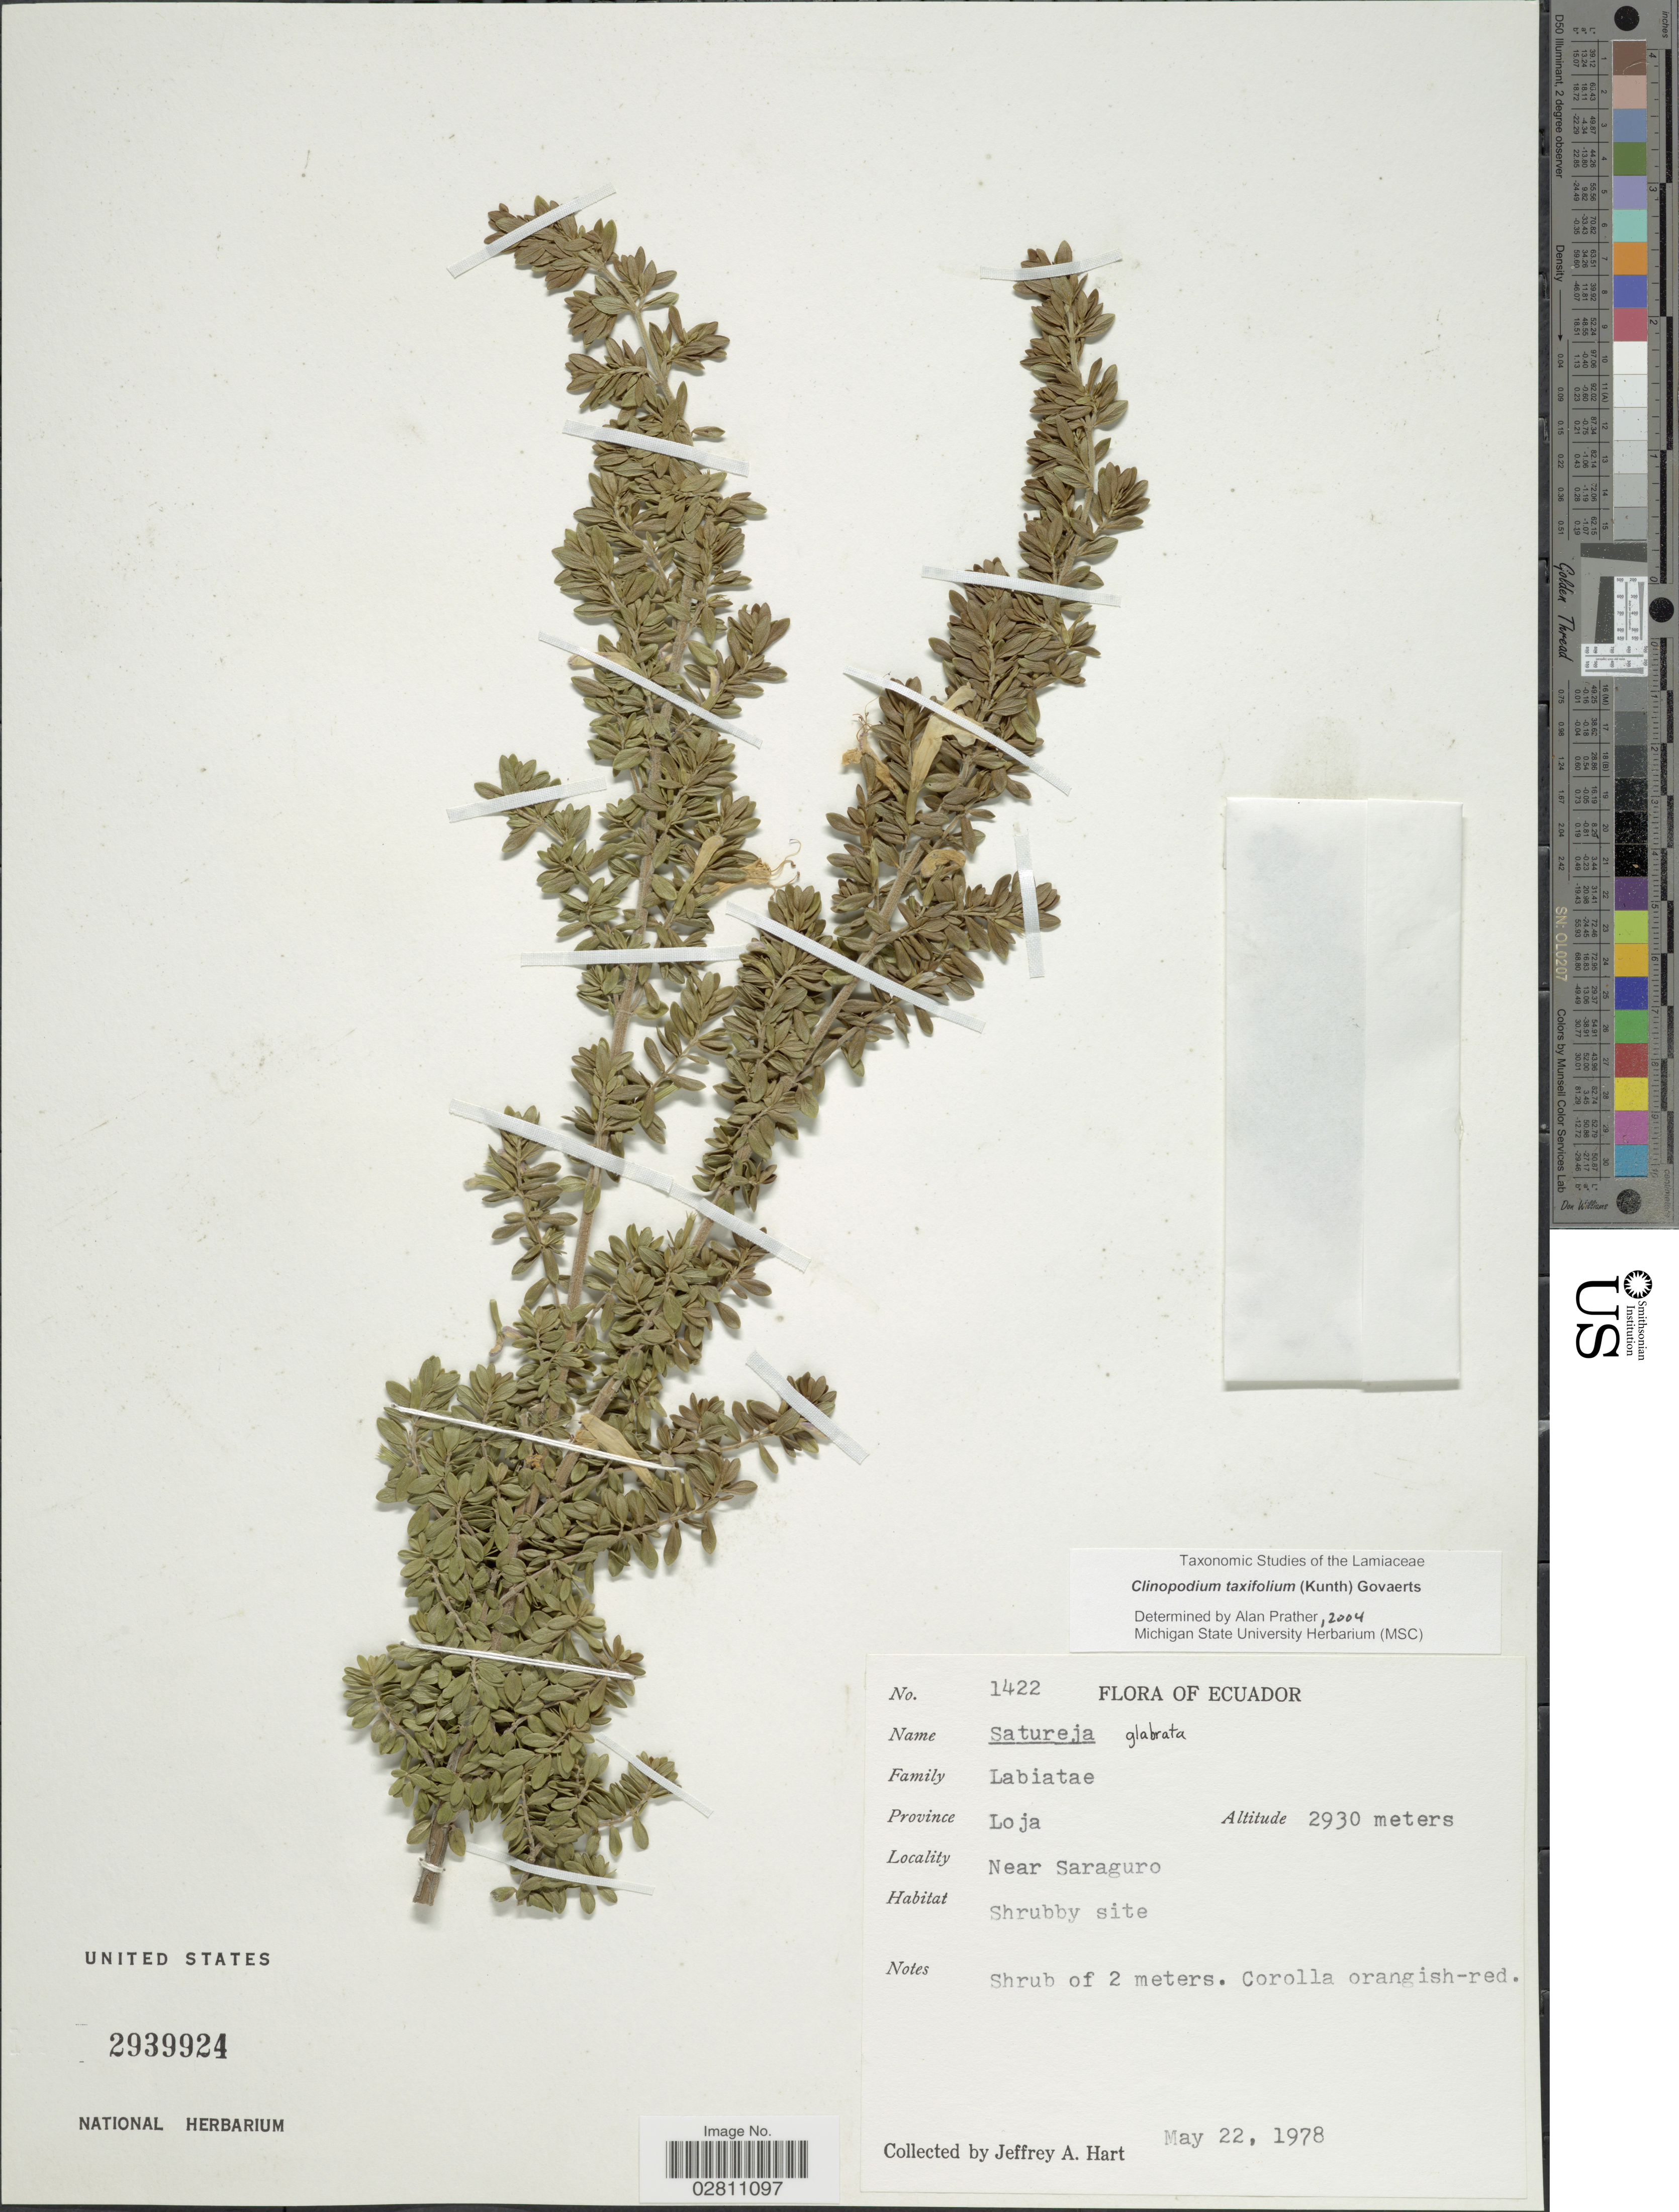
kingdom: Plantae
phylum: Tracheophyta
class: Magnoliopsida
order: Lamiales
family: Lamiaceae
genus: Clinopodium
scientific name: Clinopodium taxifolium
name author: (Kunth) Govaerts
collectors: J. A. Hart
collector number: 1422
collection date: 1978-05-22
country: Ecuador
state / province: Loja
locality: Near Saraguro.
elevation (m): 2930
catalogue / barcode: US 2939924